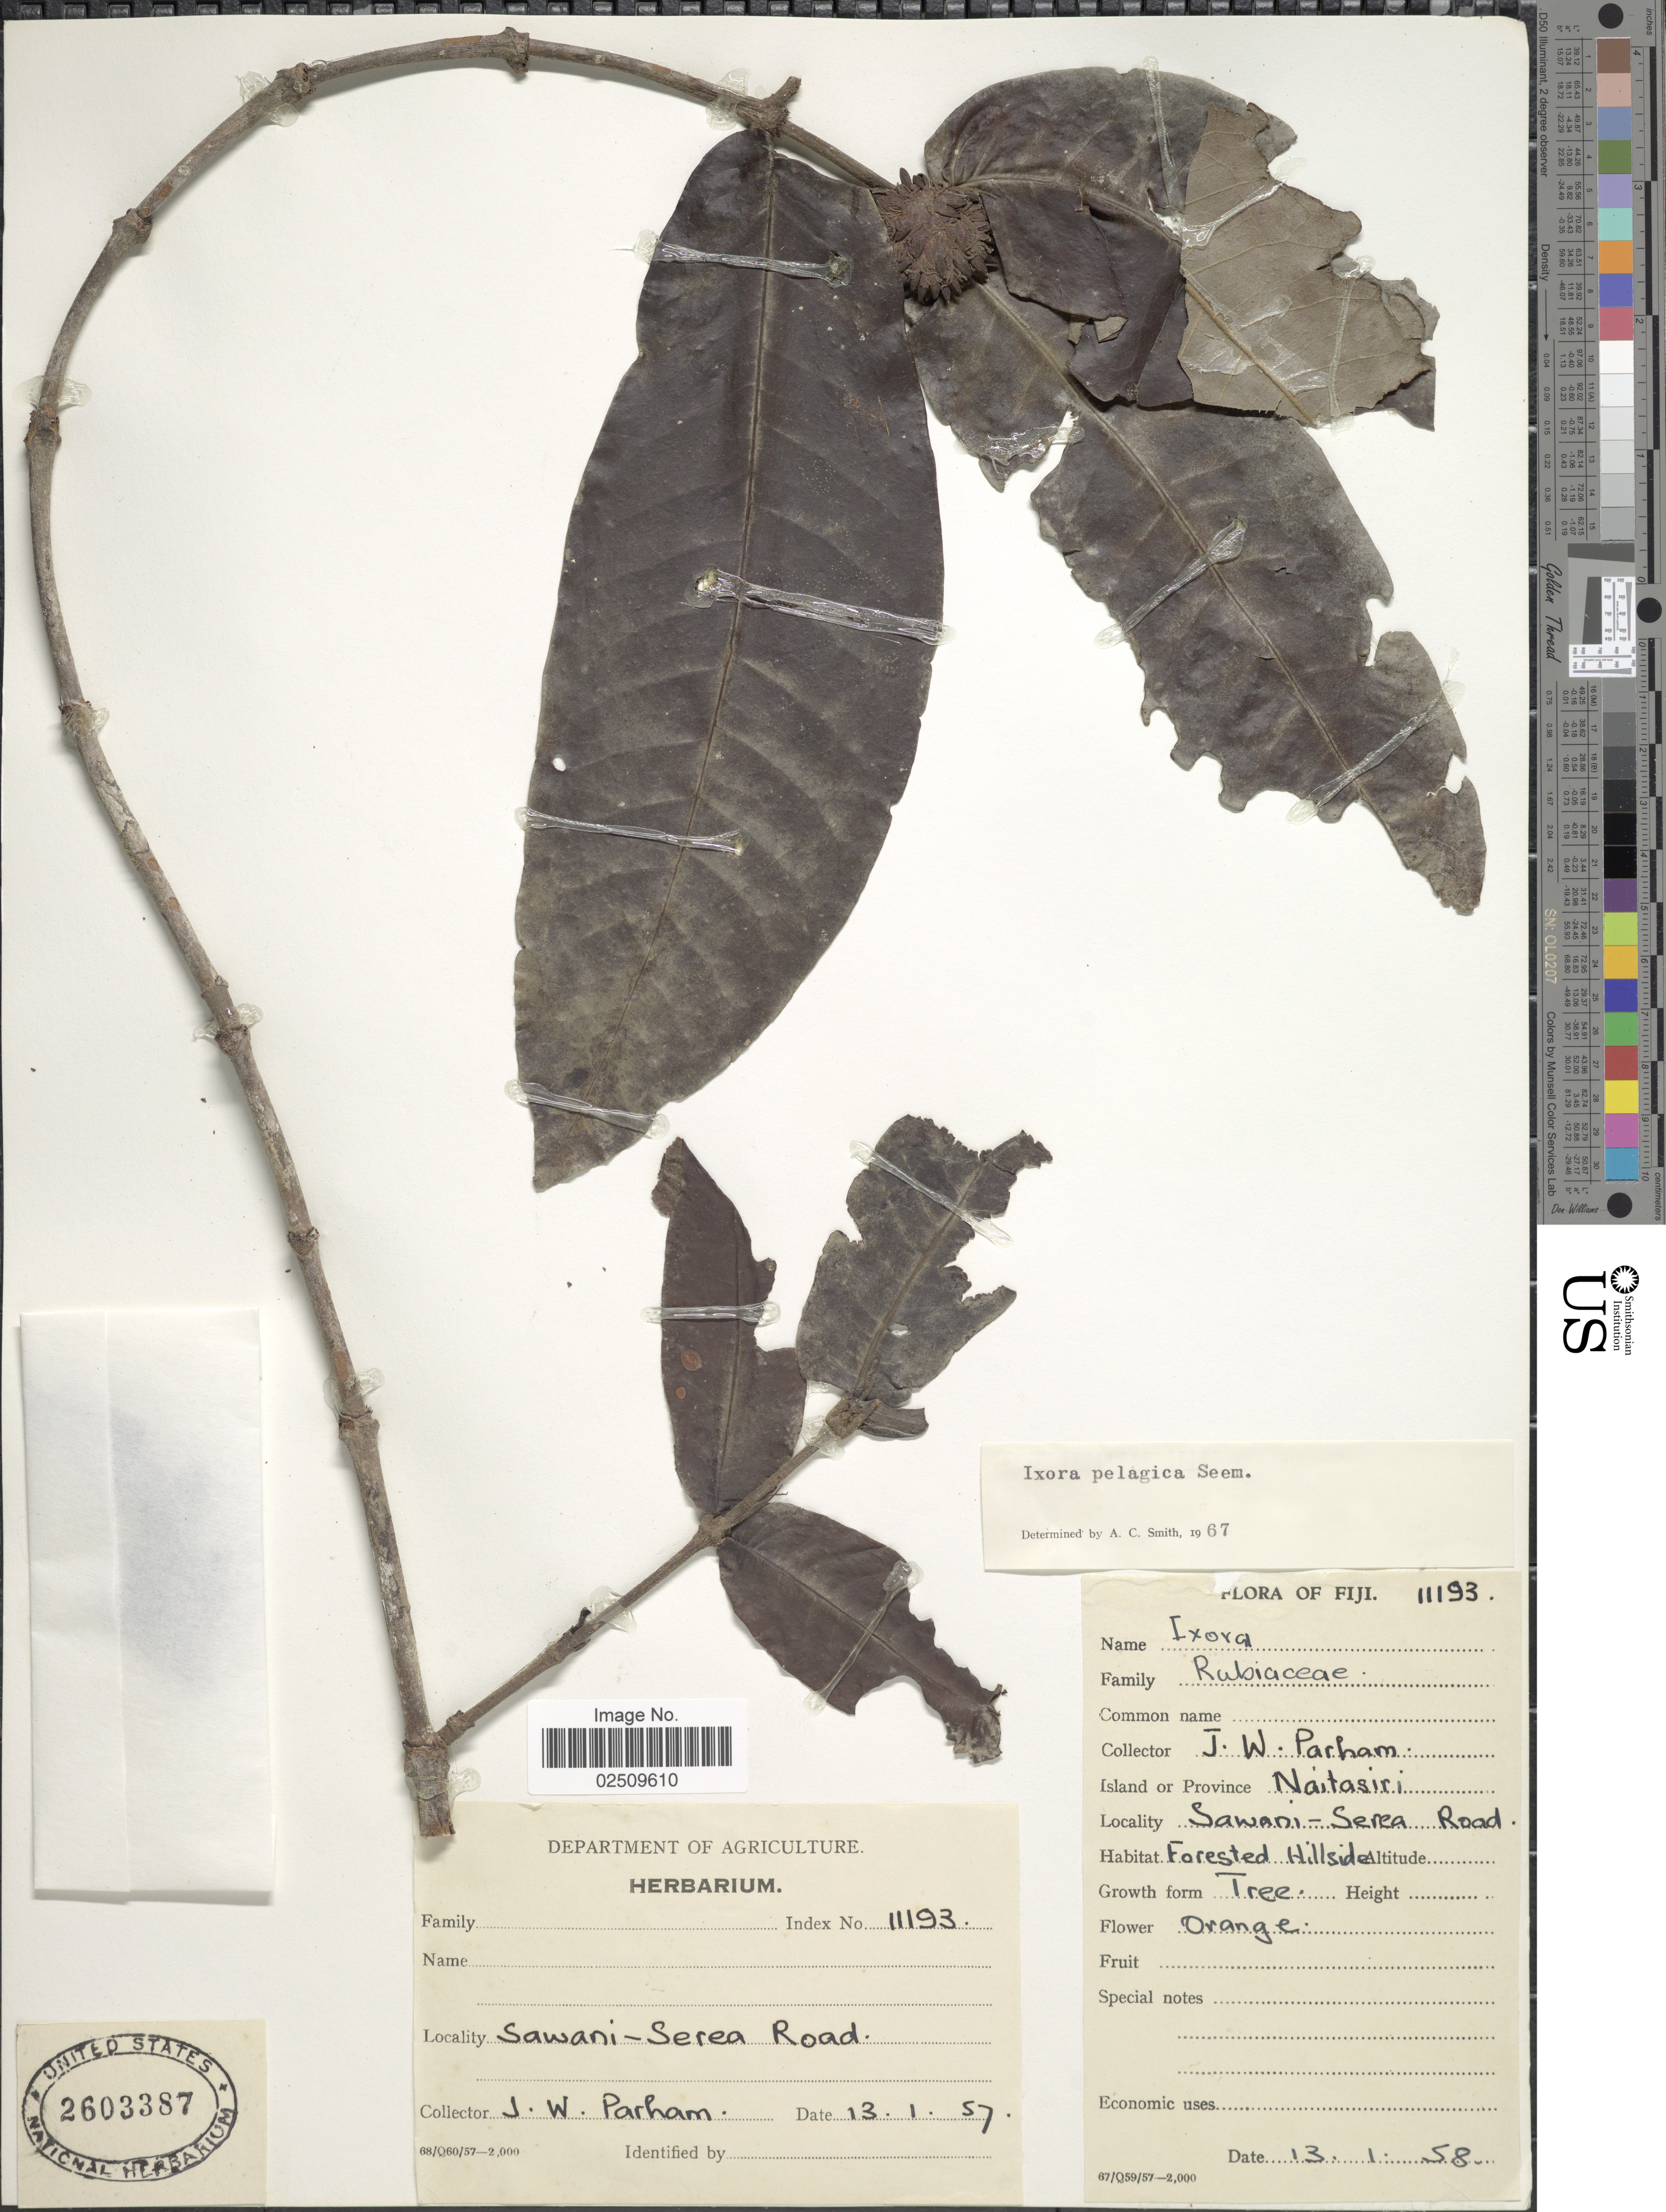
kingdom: Plantae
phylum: Tracheophyta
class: Magnoliopsida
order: Gentianales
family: Rubiaceae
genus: Ixora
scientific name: Ixora pelagia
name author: Seem.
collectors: J. Parham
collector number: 1193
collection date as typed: Transcribed d/m/y: 13/1/97 to 13/1/98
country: Fiji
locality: Sawani-Serea Road, Island or Province Naitasiri, Forested Hillside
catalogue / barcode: US 2603387